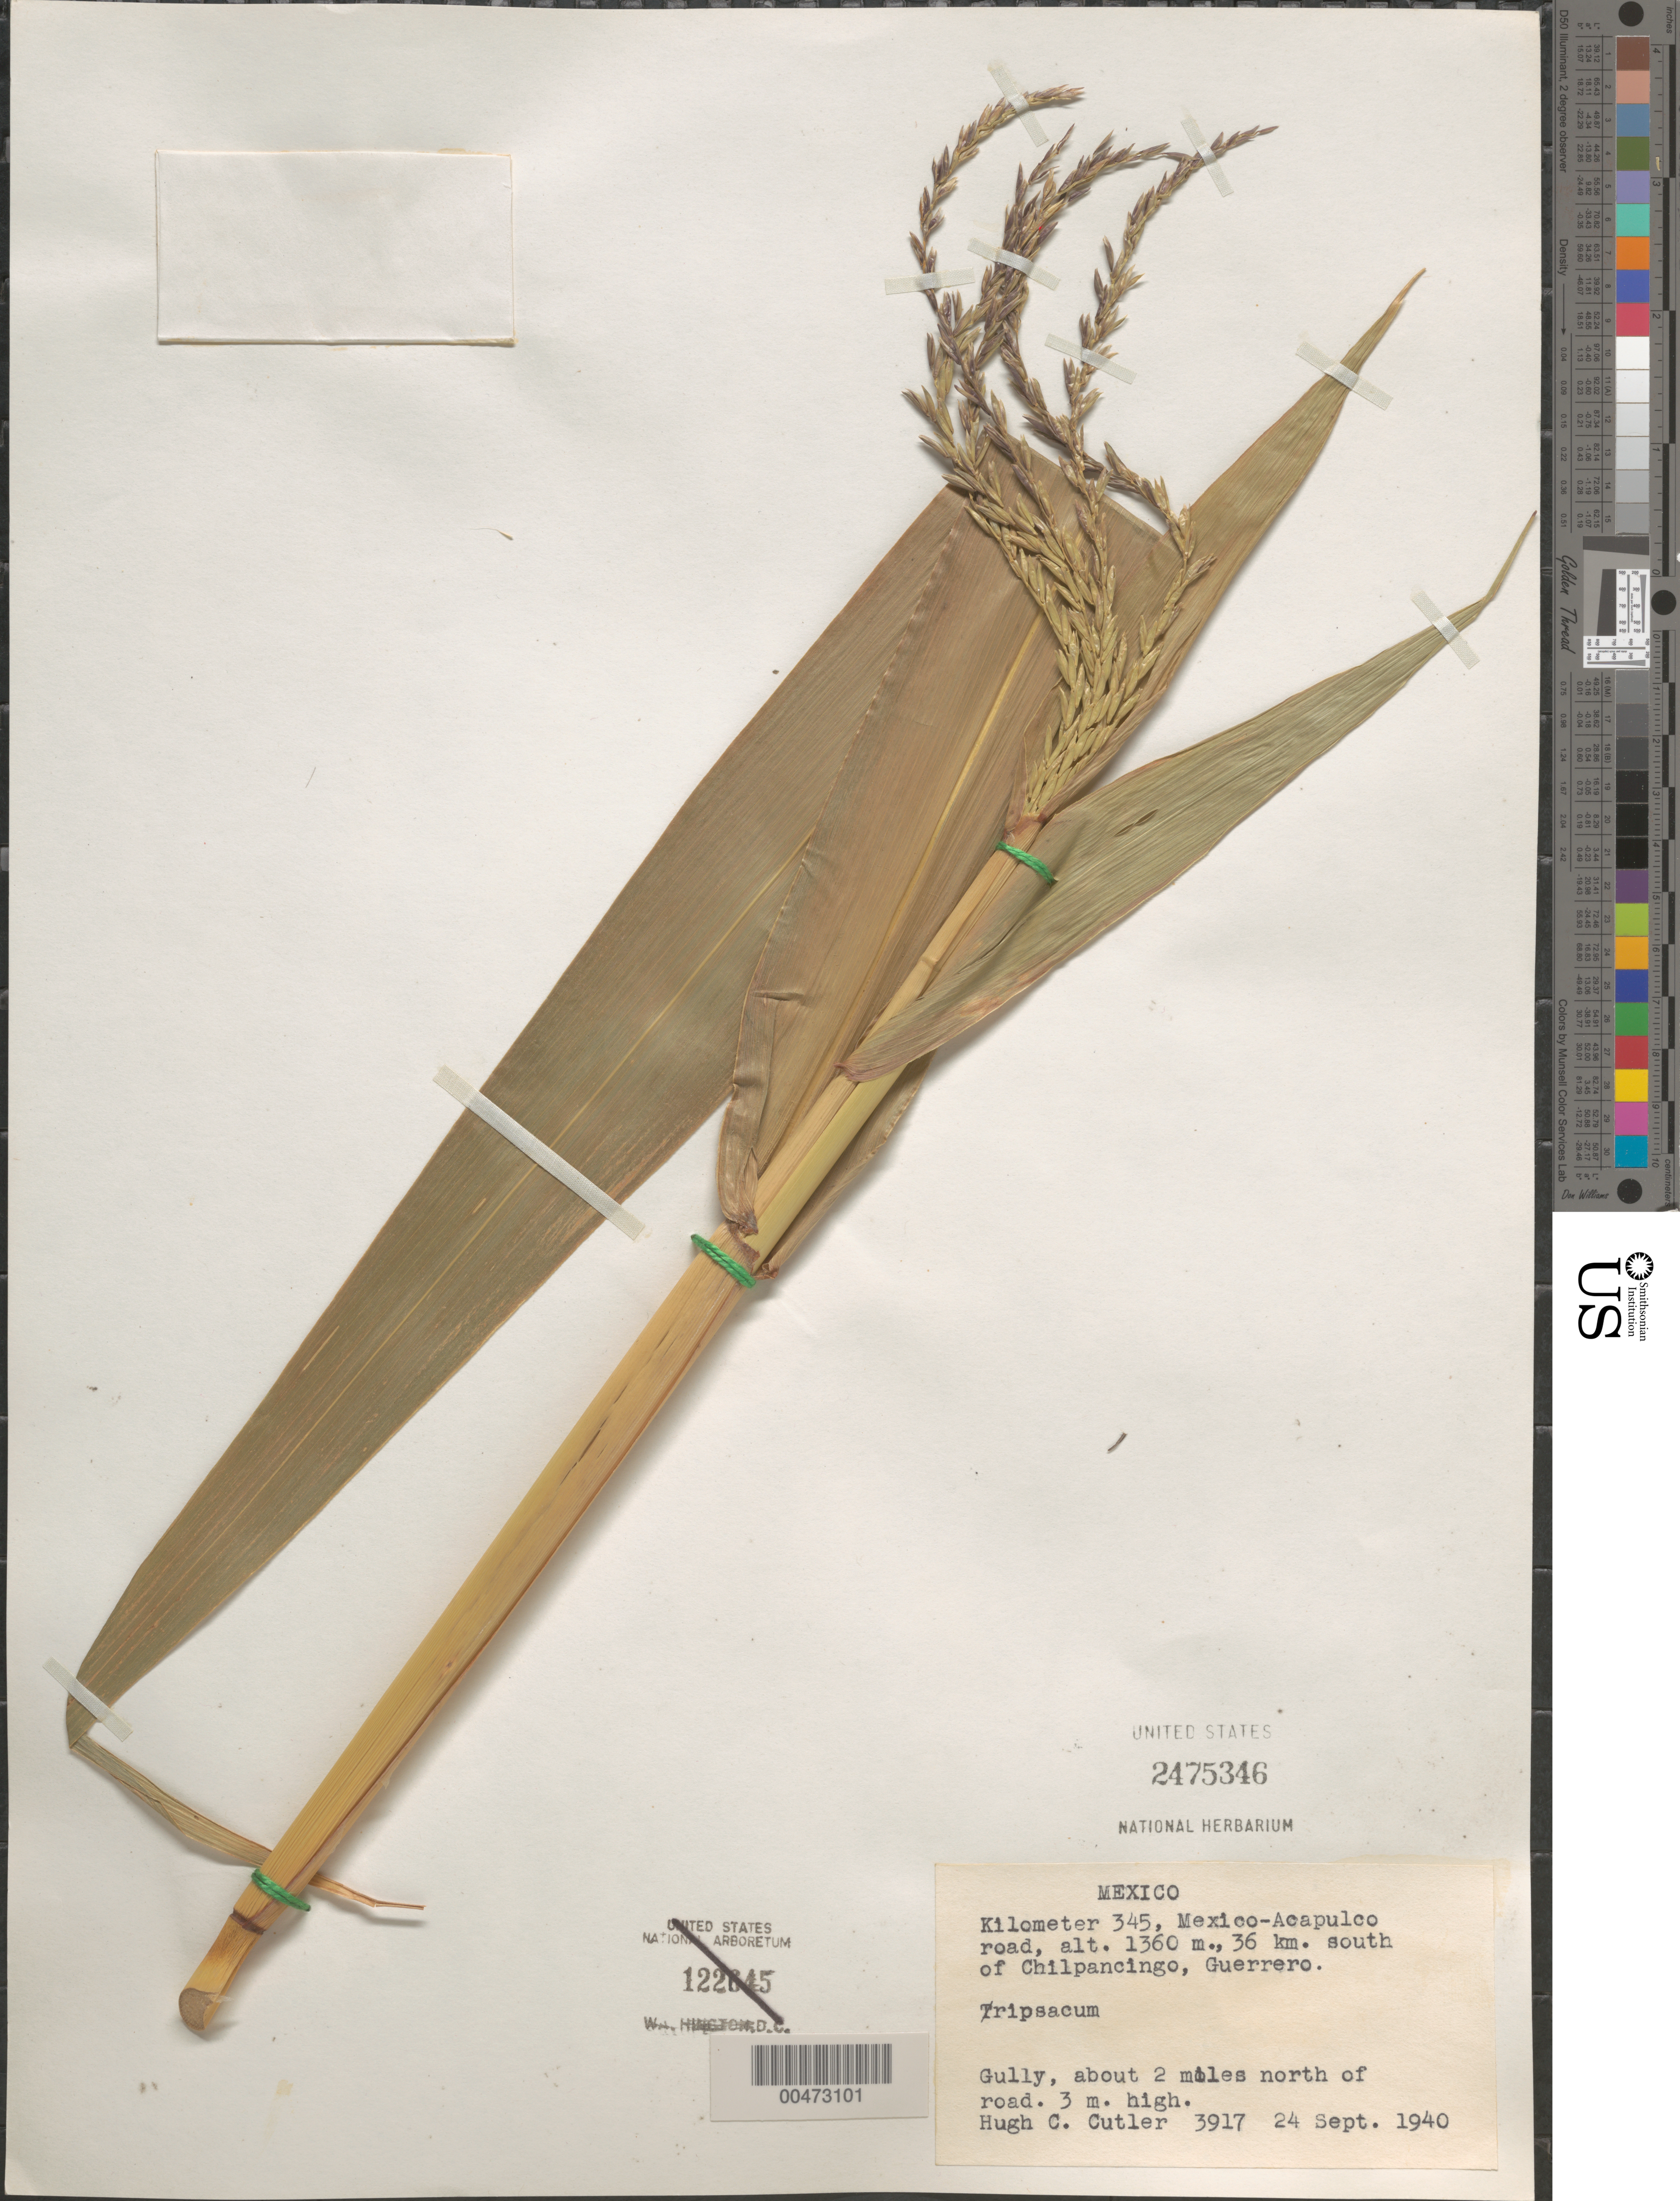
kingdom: Plantae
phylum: Tracheophyta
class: Liliopsida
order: Poales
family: Poaceae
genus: Tripsacum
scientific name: Tripsacum sp.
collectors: H. C. Cutler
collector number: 3917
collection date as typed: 24 Sep 1940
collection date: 1940-09-24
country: Mexico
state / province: Guerrero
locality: Km 345, Mexico - Acapulco Rd, 36 km S of Chilpancingo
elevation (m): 1360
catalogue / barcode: US 2475346